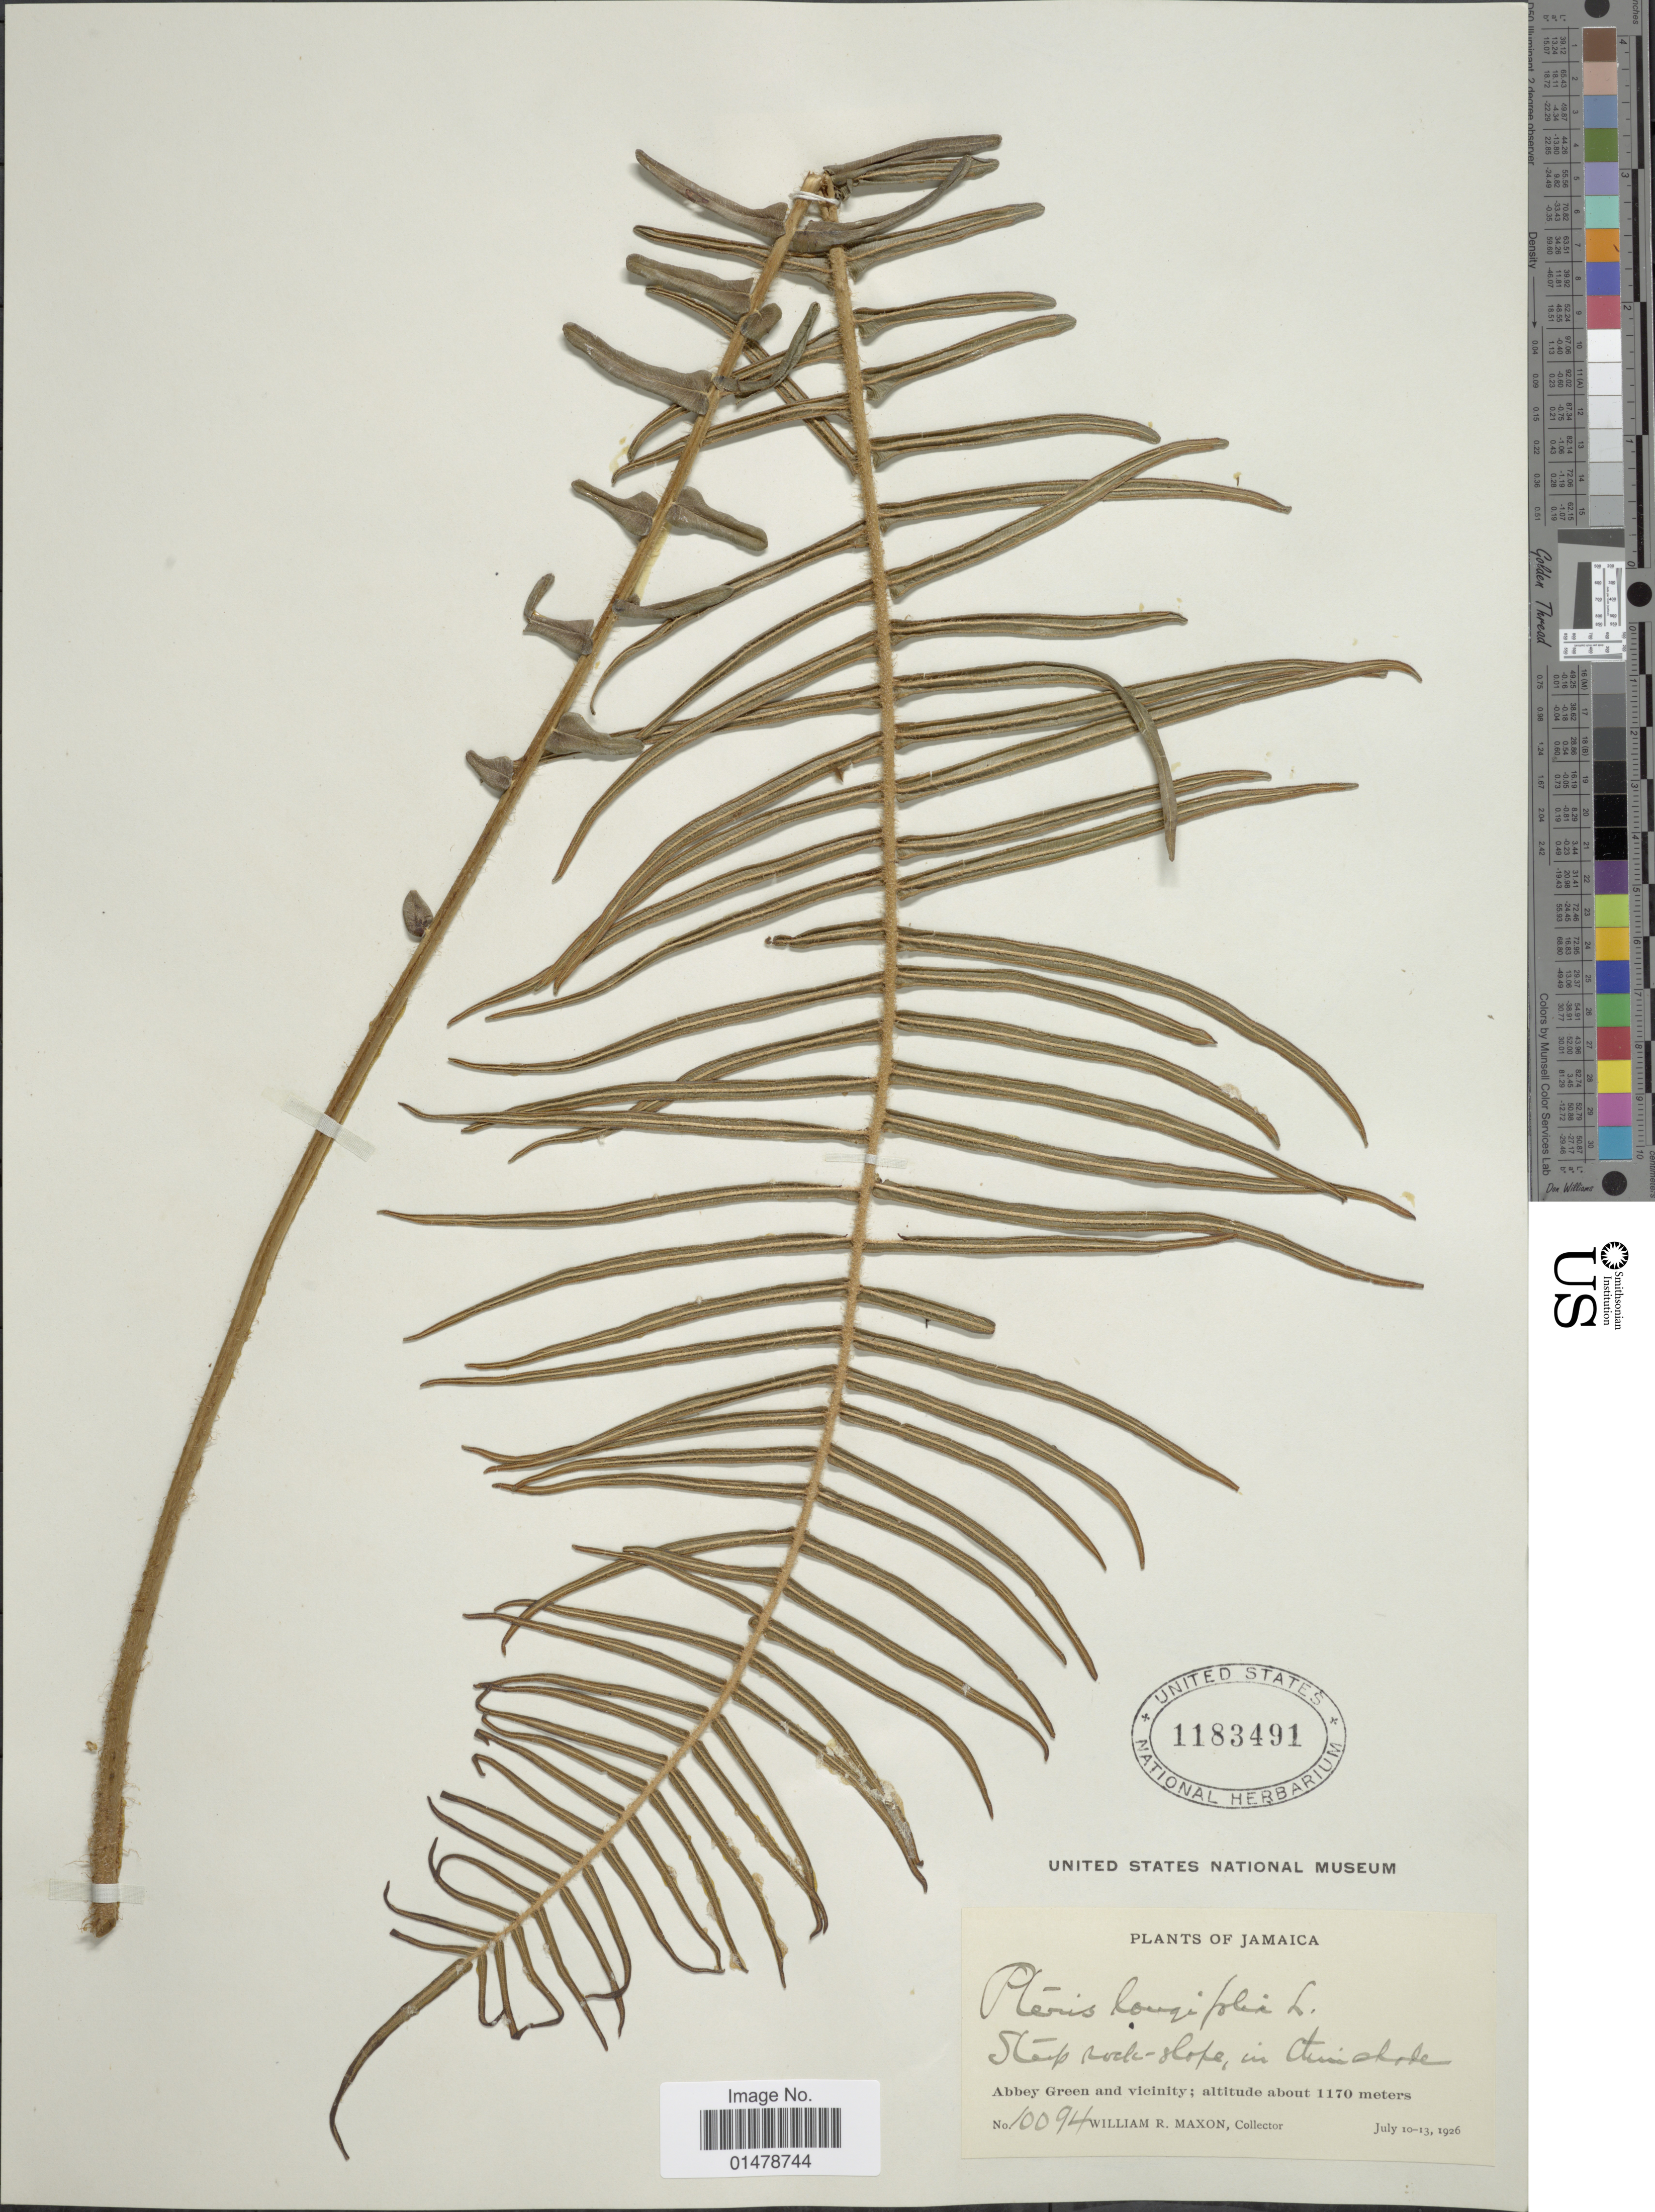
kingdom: Plantae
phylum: Tracheophyta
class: Polypodiopsida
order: Polypodiales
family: Pteridaceae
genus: Pteris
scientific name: Pteris longifolia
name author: L.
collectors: W. R. Maxon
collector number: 10094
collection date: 1926-07-10/1926-07-13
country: Jamaica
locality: Abbey Green and vicinity.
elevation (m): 1170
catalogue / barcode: US 1183491